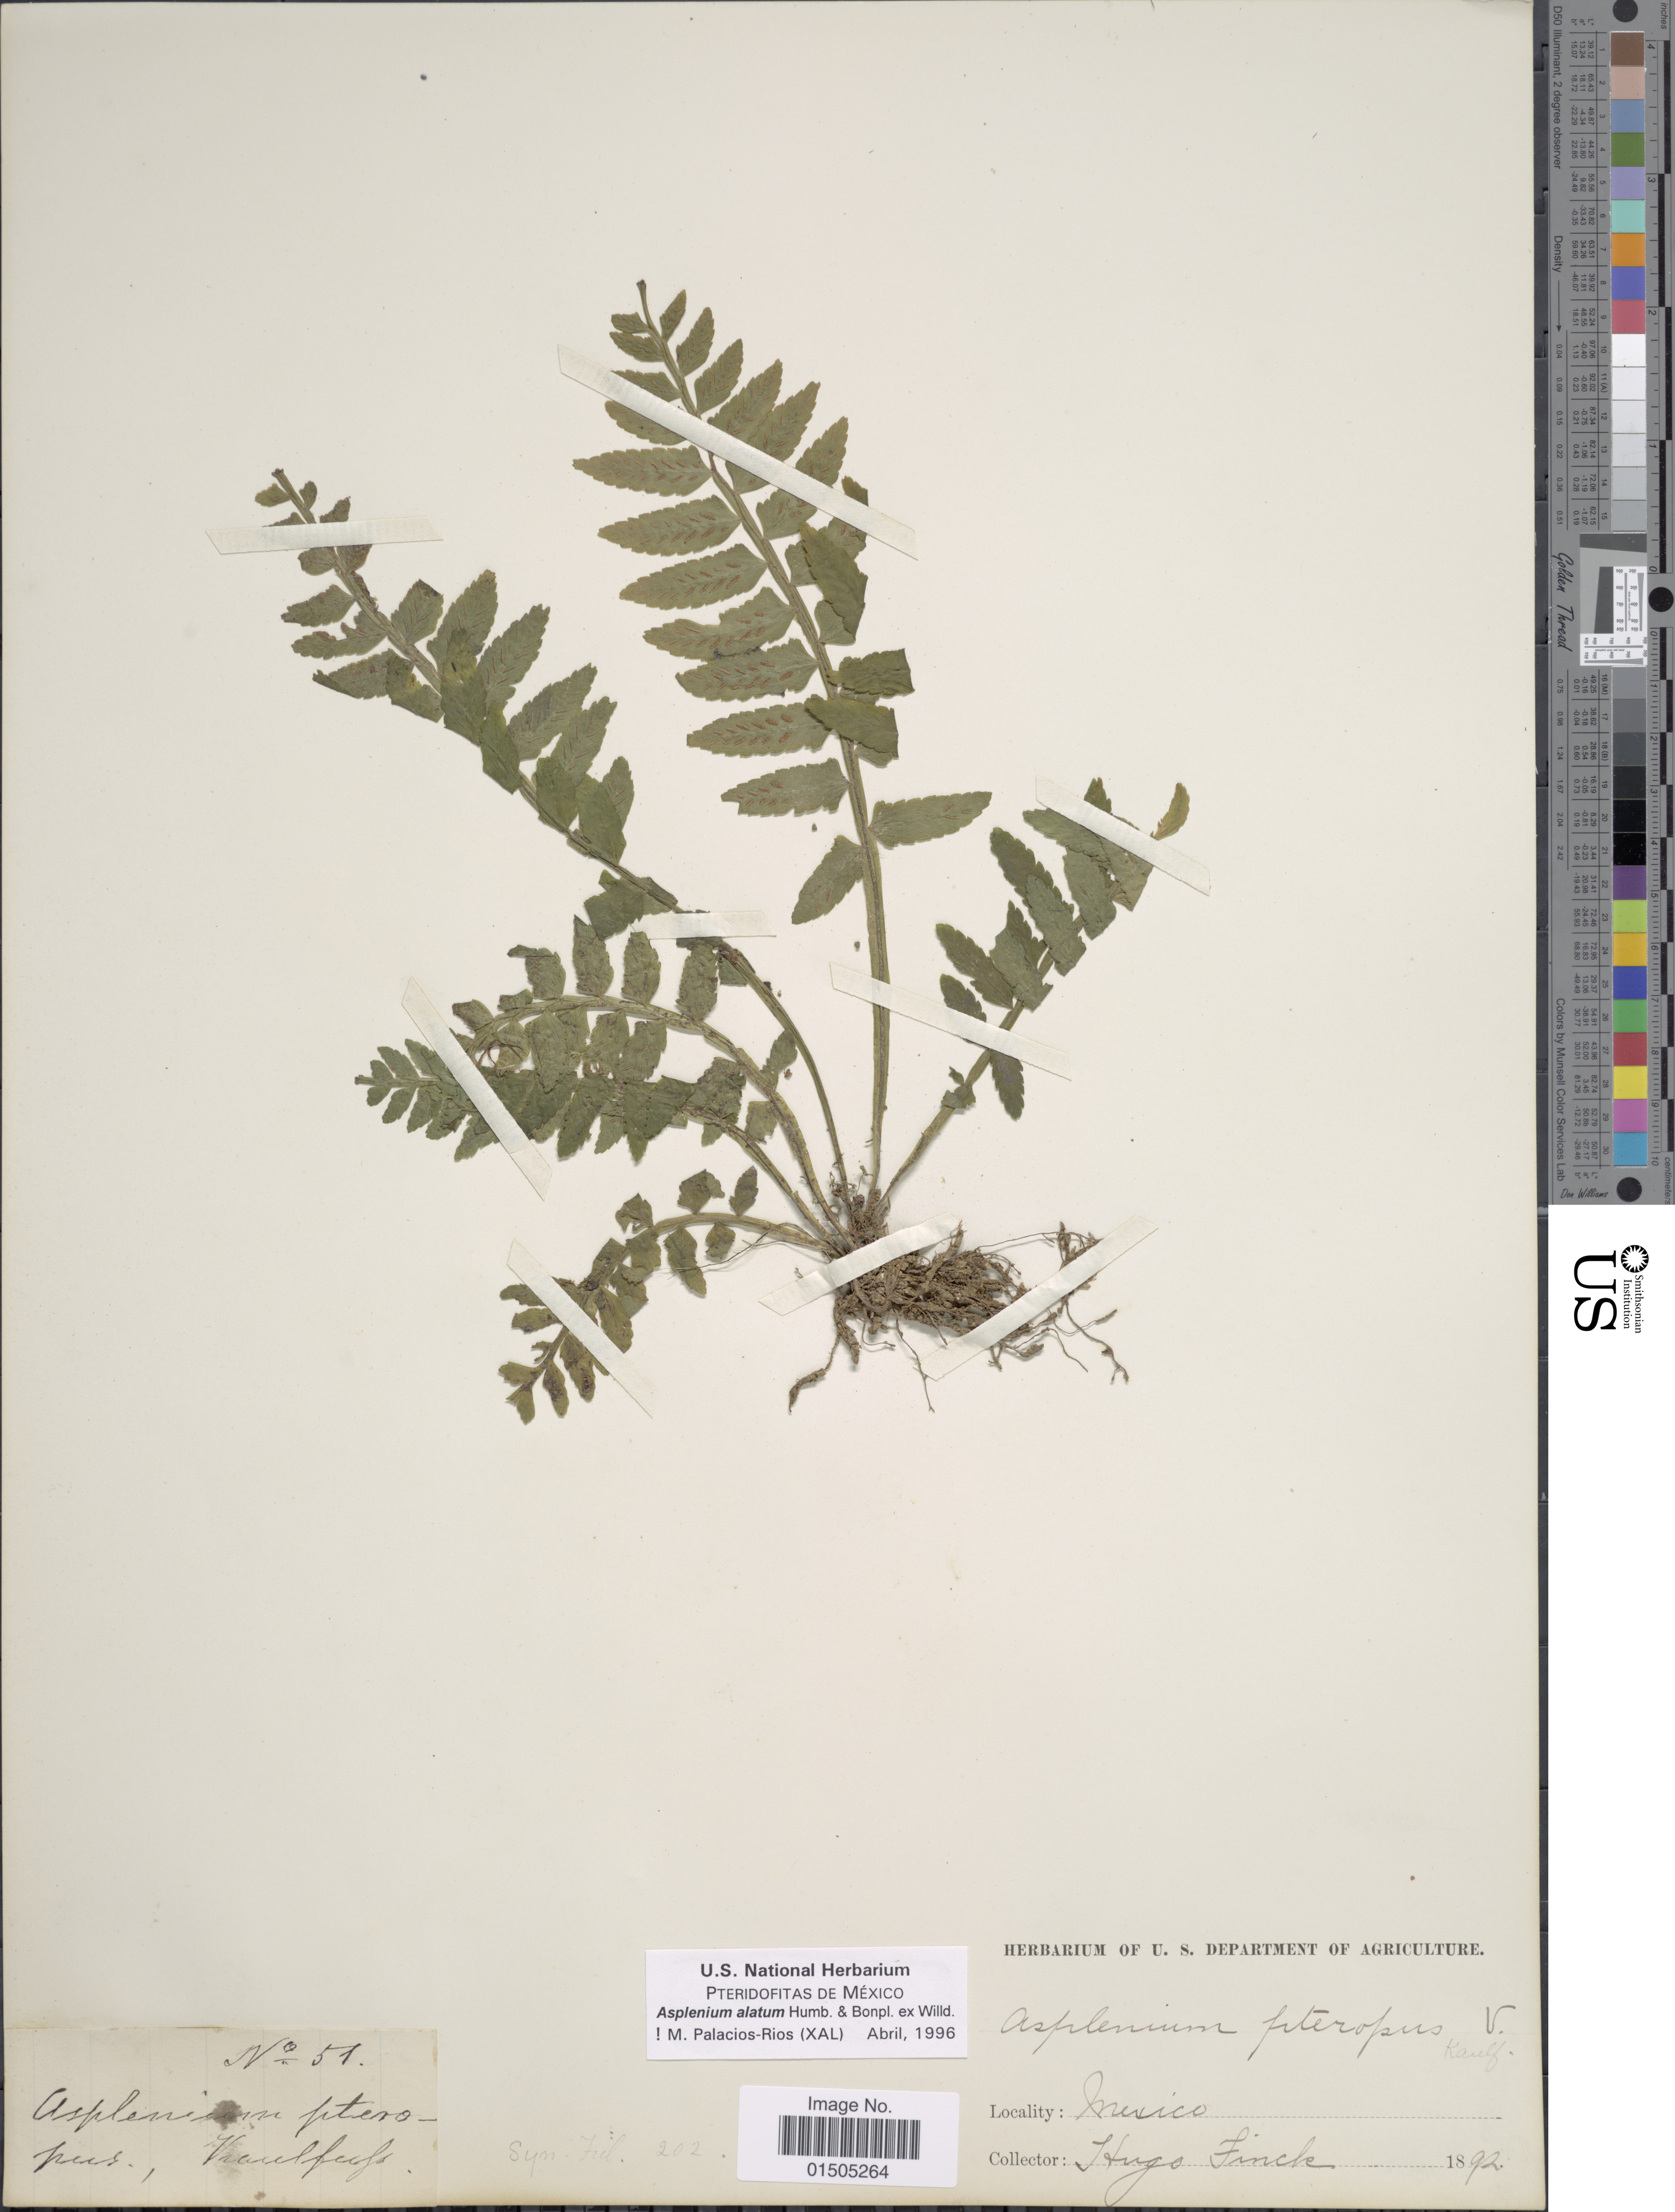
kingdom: Plantae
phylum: Tracheophyta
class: Polypodiopsida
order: Polypodiales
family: Aspleniaceae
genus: Asplenium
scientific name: Asplenium alatum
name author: Humb. & Bonpl. ex Willd.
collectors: H. Finck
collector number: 51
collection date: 1892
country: Mexico